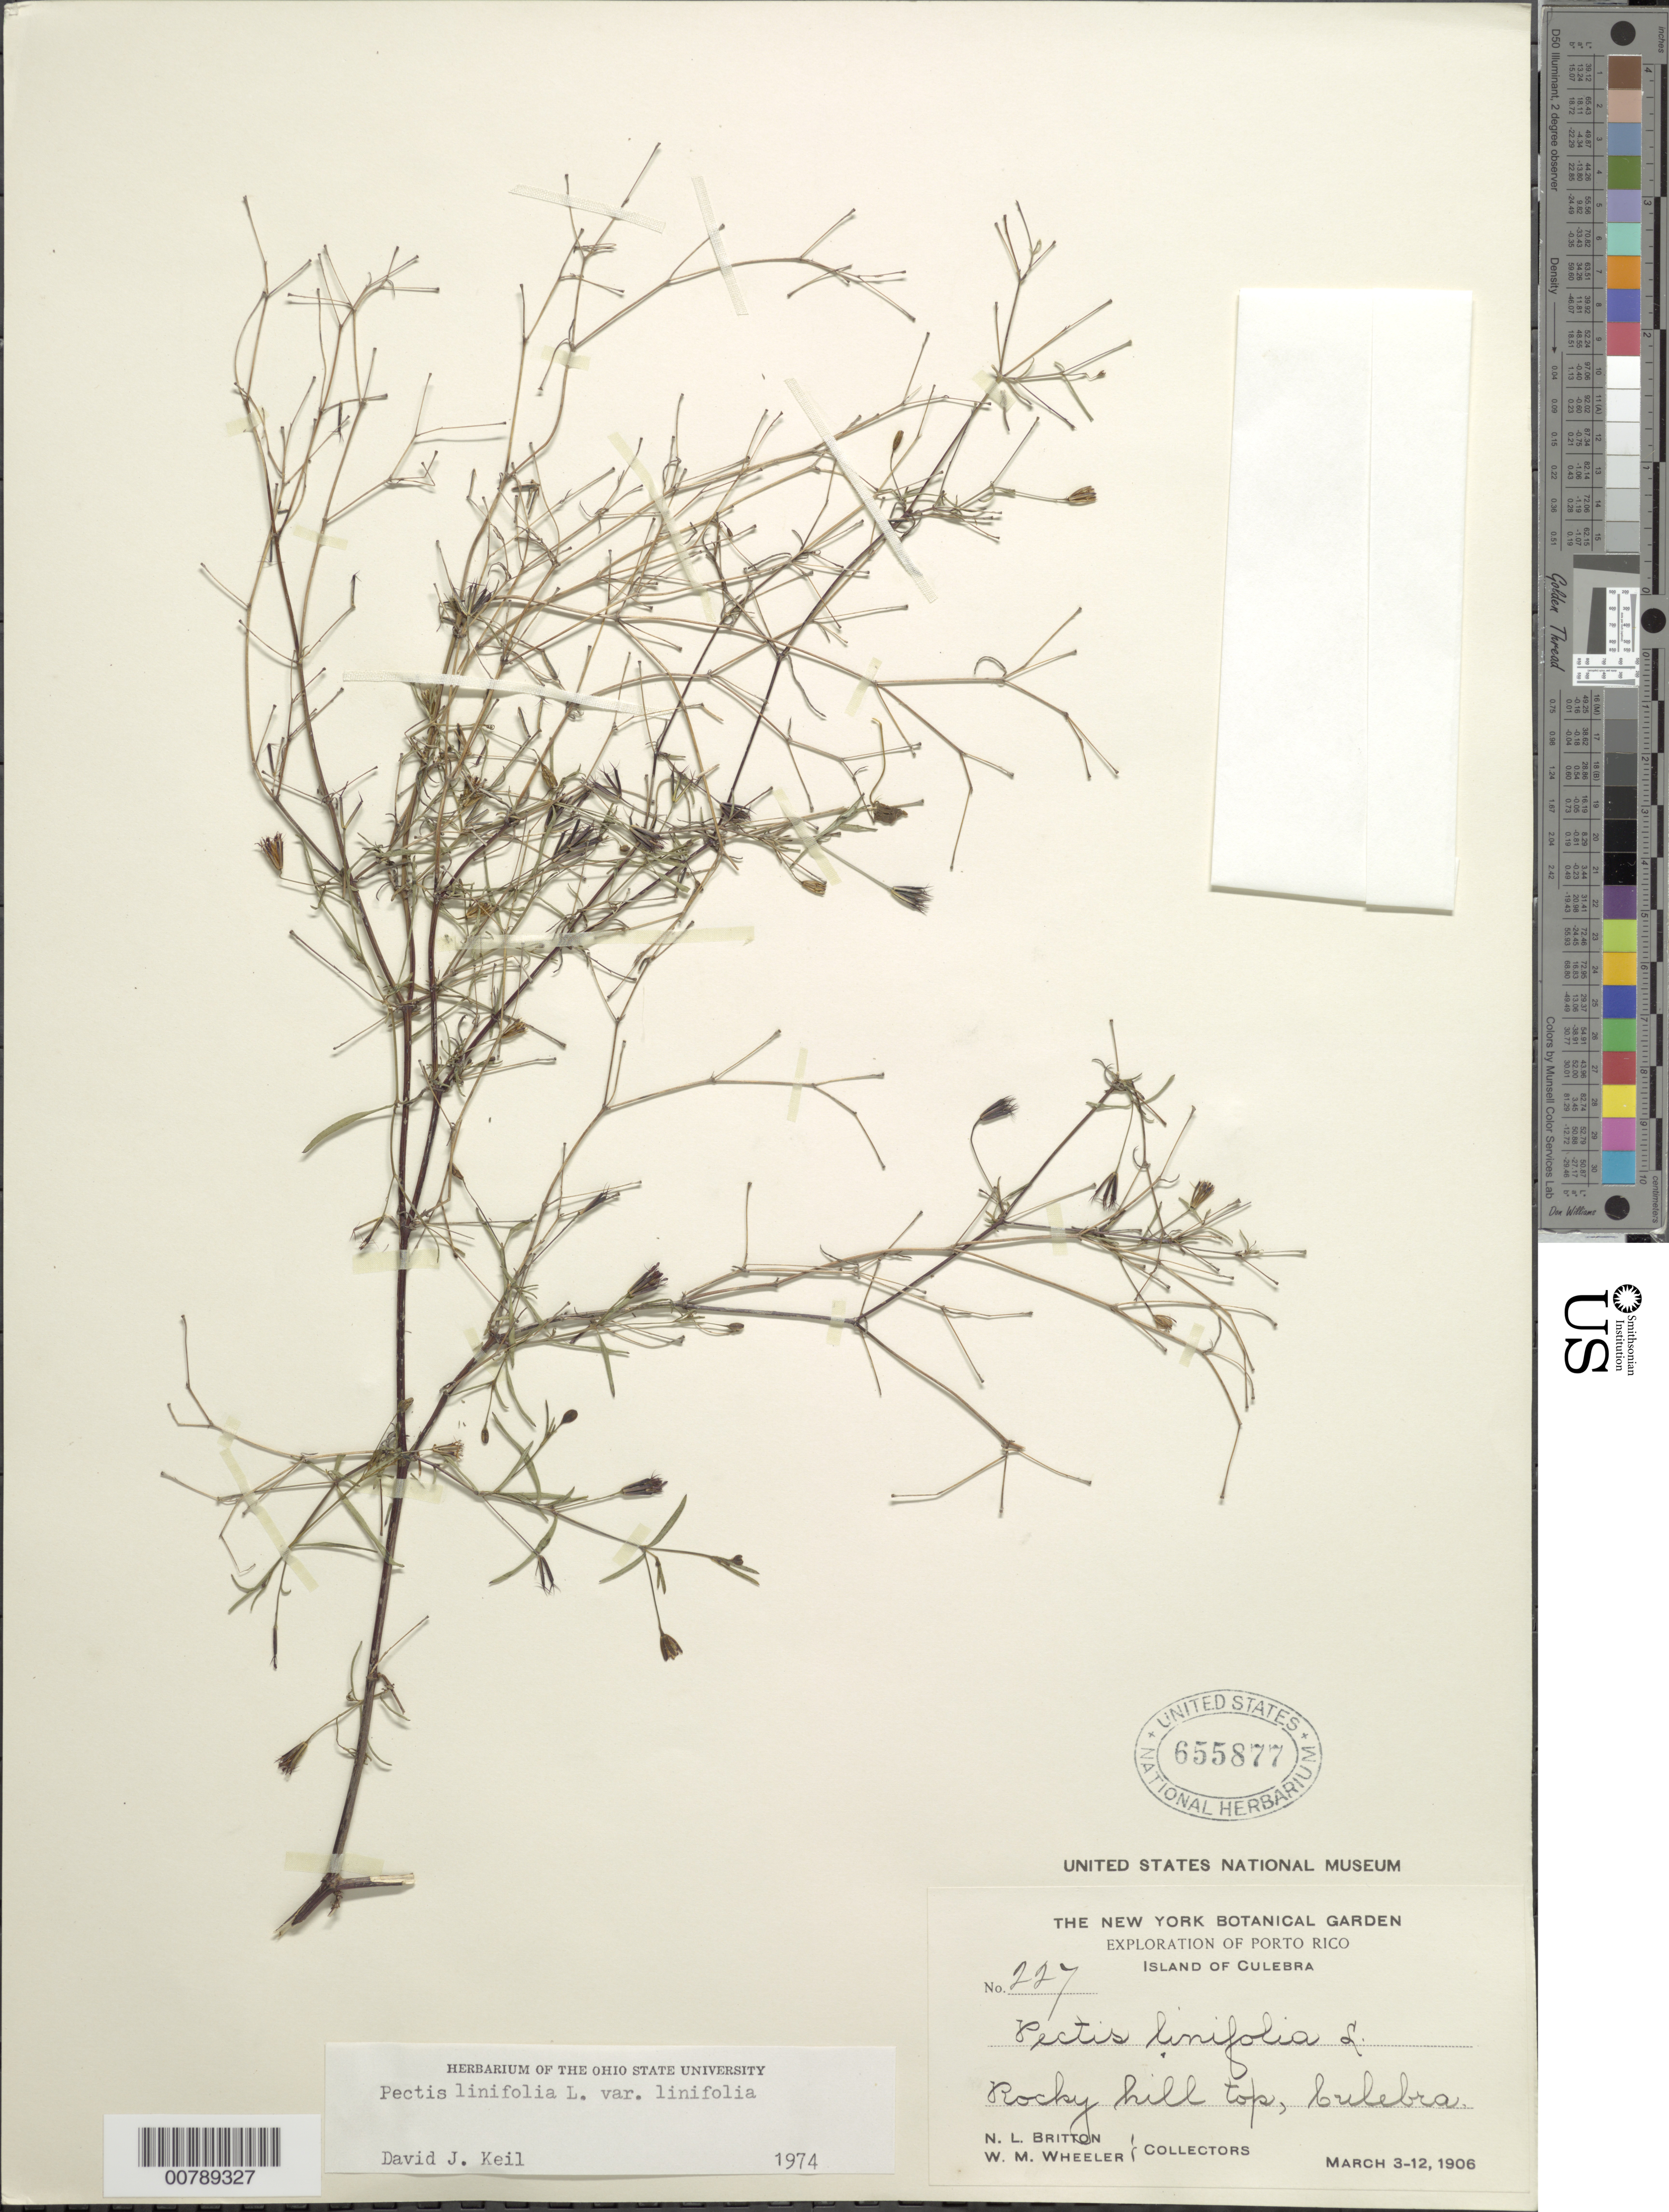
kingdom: Plantae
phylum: Tracheophyta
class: Magnoliopsida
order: Asterales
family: Asteraceae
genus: Pectis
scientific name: Pectis linifolia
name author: L.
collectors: N. Britton & W. Wheeler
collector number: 227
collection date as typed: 03 Mar 1906 to 12 Mar 1906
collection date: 1906-03-03/1906-03-12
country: Puerto Rico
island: Culebra I.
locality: Rocky hill top, Culebra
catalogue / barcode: US 655877